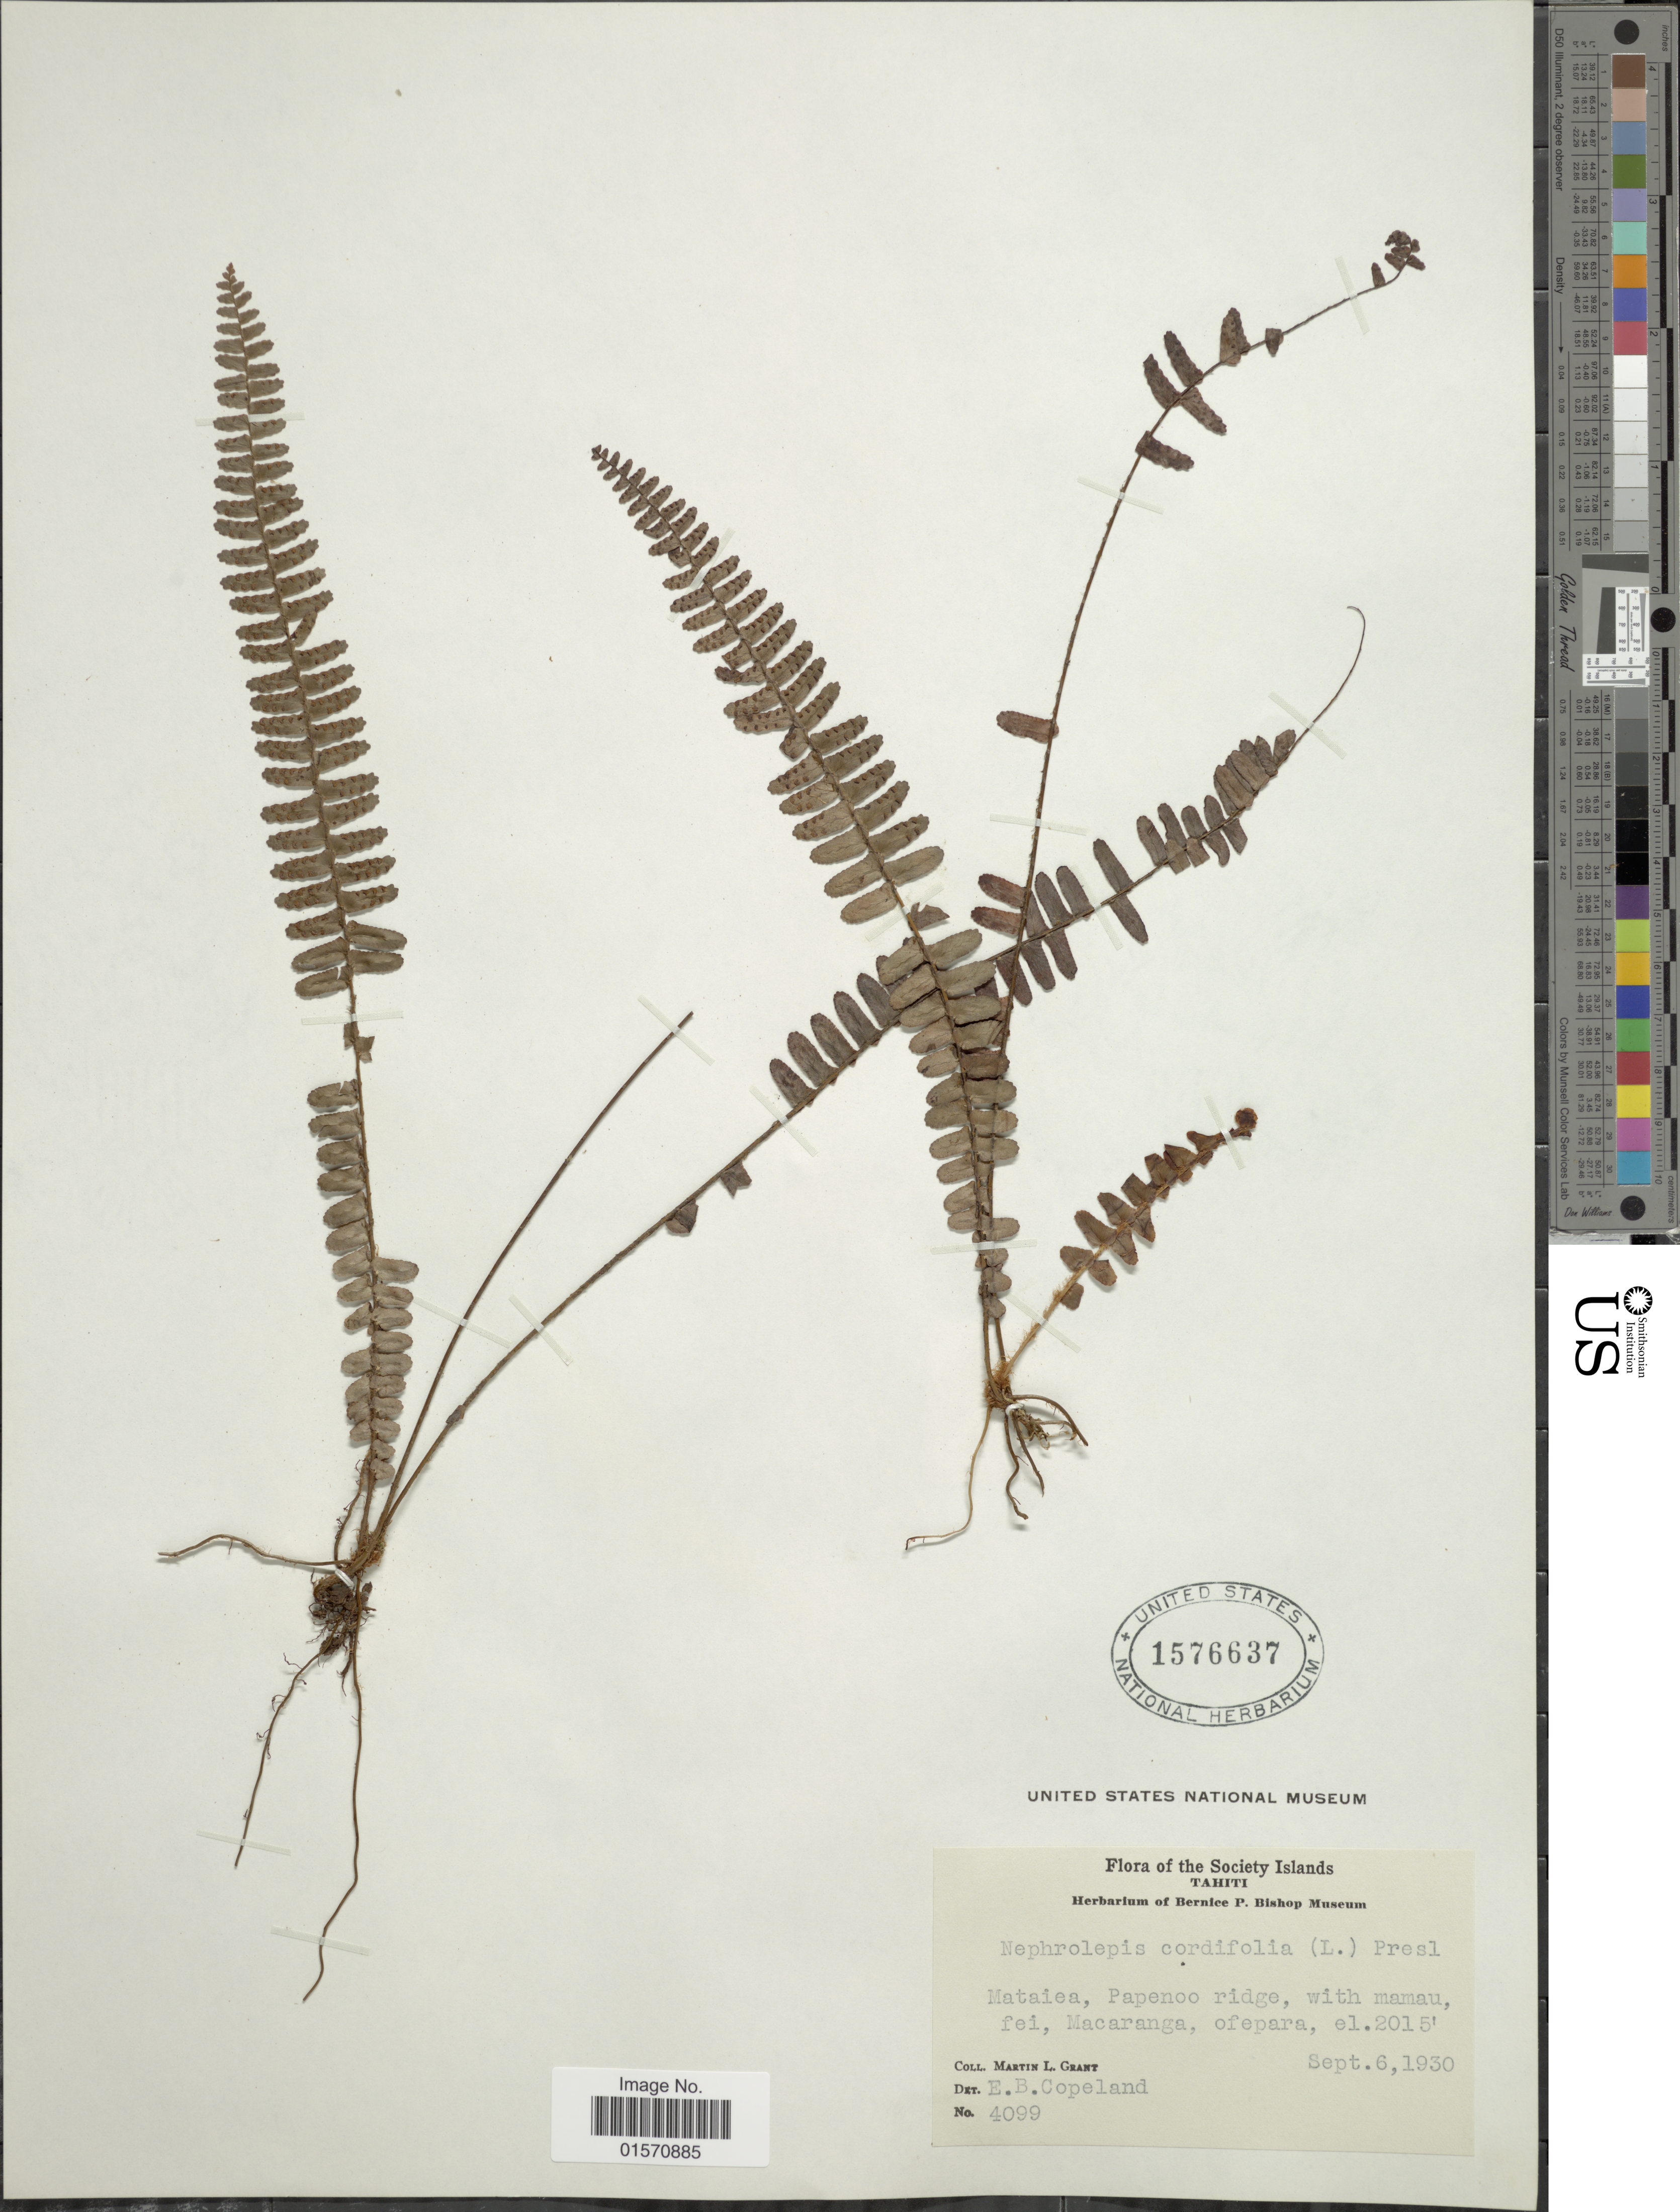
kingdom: Plantae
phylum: Tracheophyta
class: Polypodiopsida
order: Polypodiales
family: Nephrolepidaceae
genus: Nephrolepis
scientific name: Nephrolepis cordifolia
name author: (L.) C. Presl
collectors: M. L. Grant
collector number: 4099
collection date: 1930-09-06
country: French Polynesia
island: Tahiti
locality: Society Islands. Tahiti. Mataiea, Papenoo ridge,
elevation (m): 614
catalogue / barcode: US 1576637